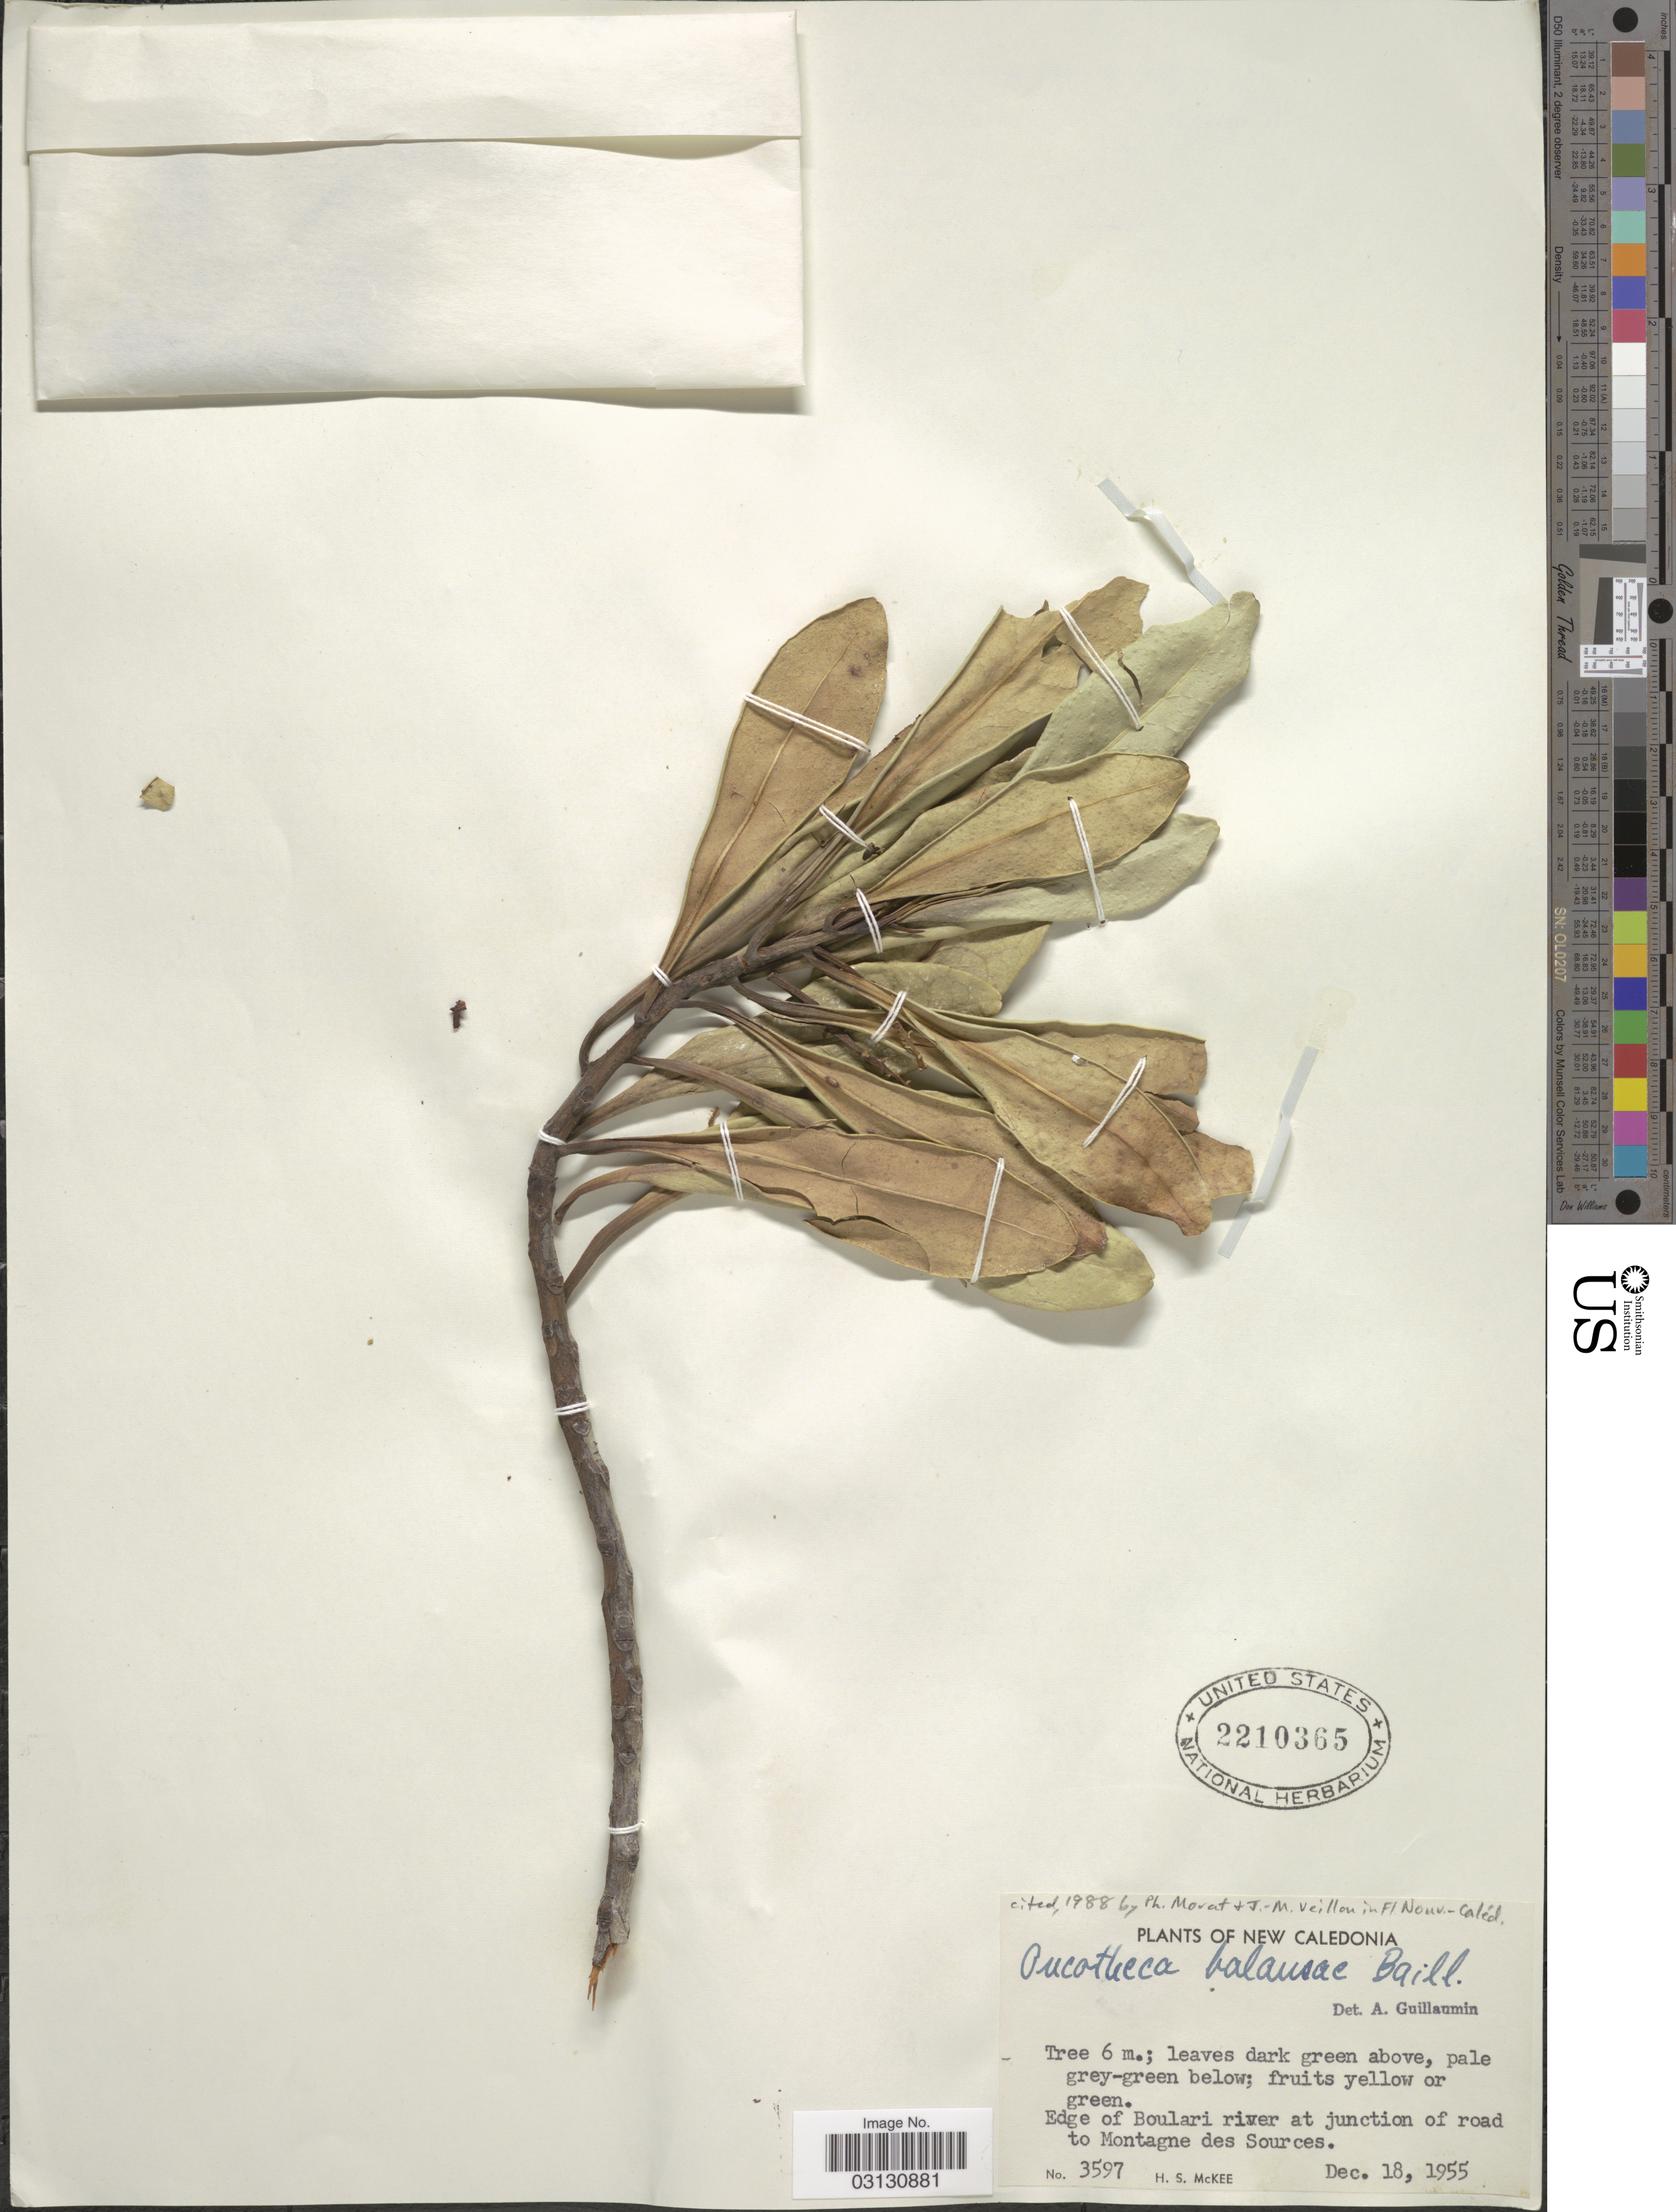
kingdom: Plantae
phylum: Tracheophyta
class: Magnoliopsida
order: Icacinales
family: Oncothecaceae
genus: Oncotheca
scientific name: Oncotheca balansae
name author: Baill.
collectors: H. S. McKee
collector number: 3597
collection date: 1955-12-18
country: New Caledonia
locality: Edge of Boulari river at junction of road to Montagne des Sources.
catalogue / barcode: US 2210365